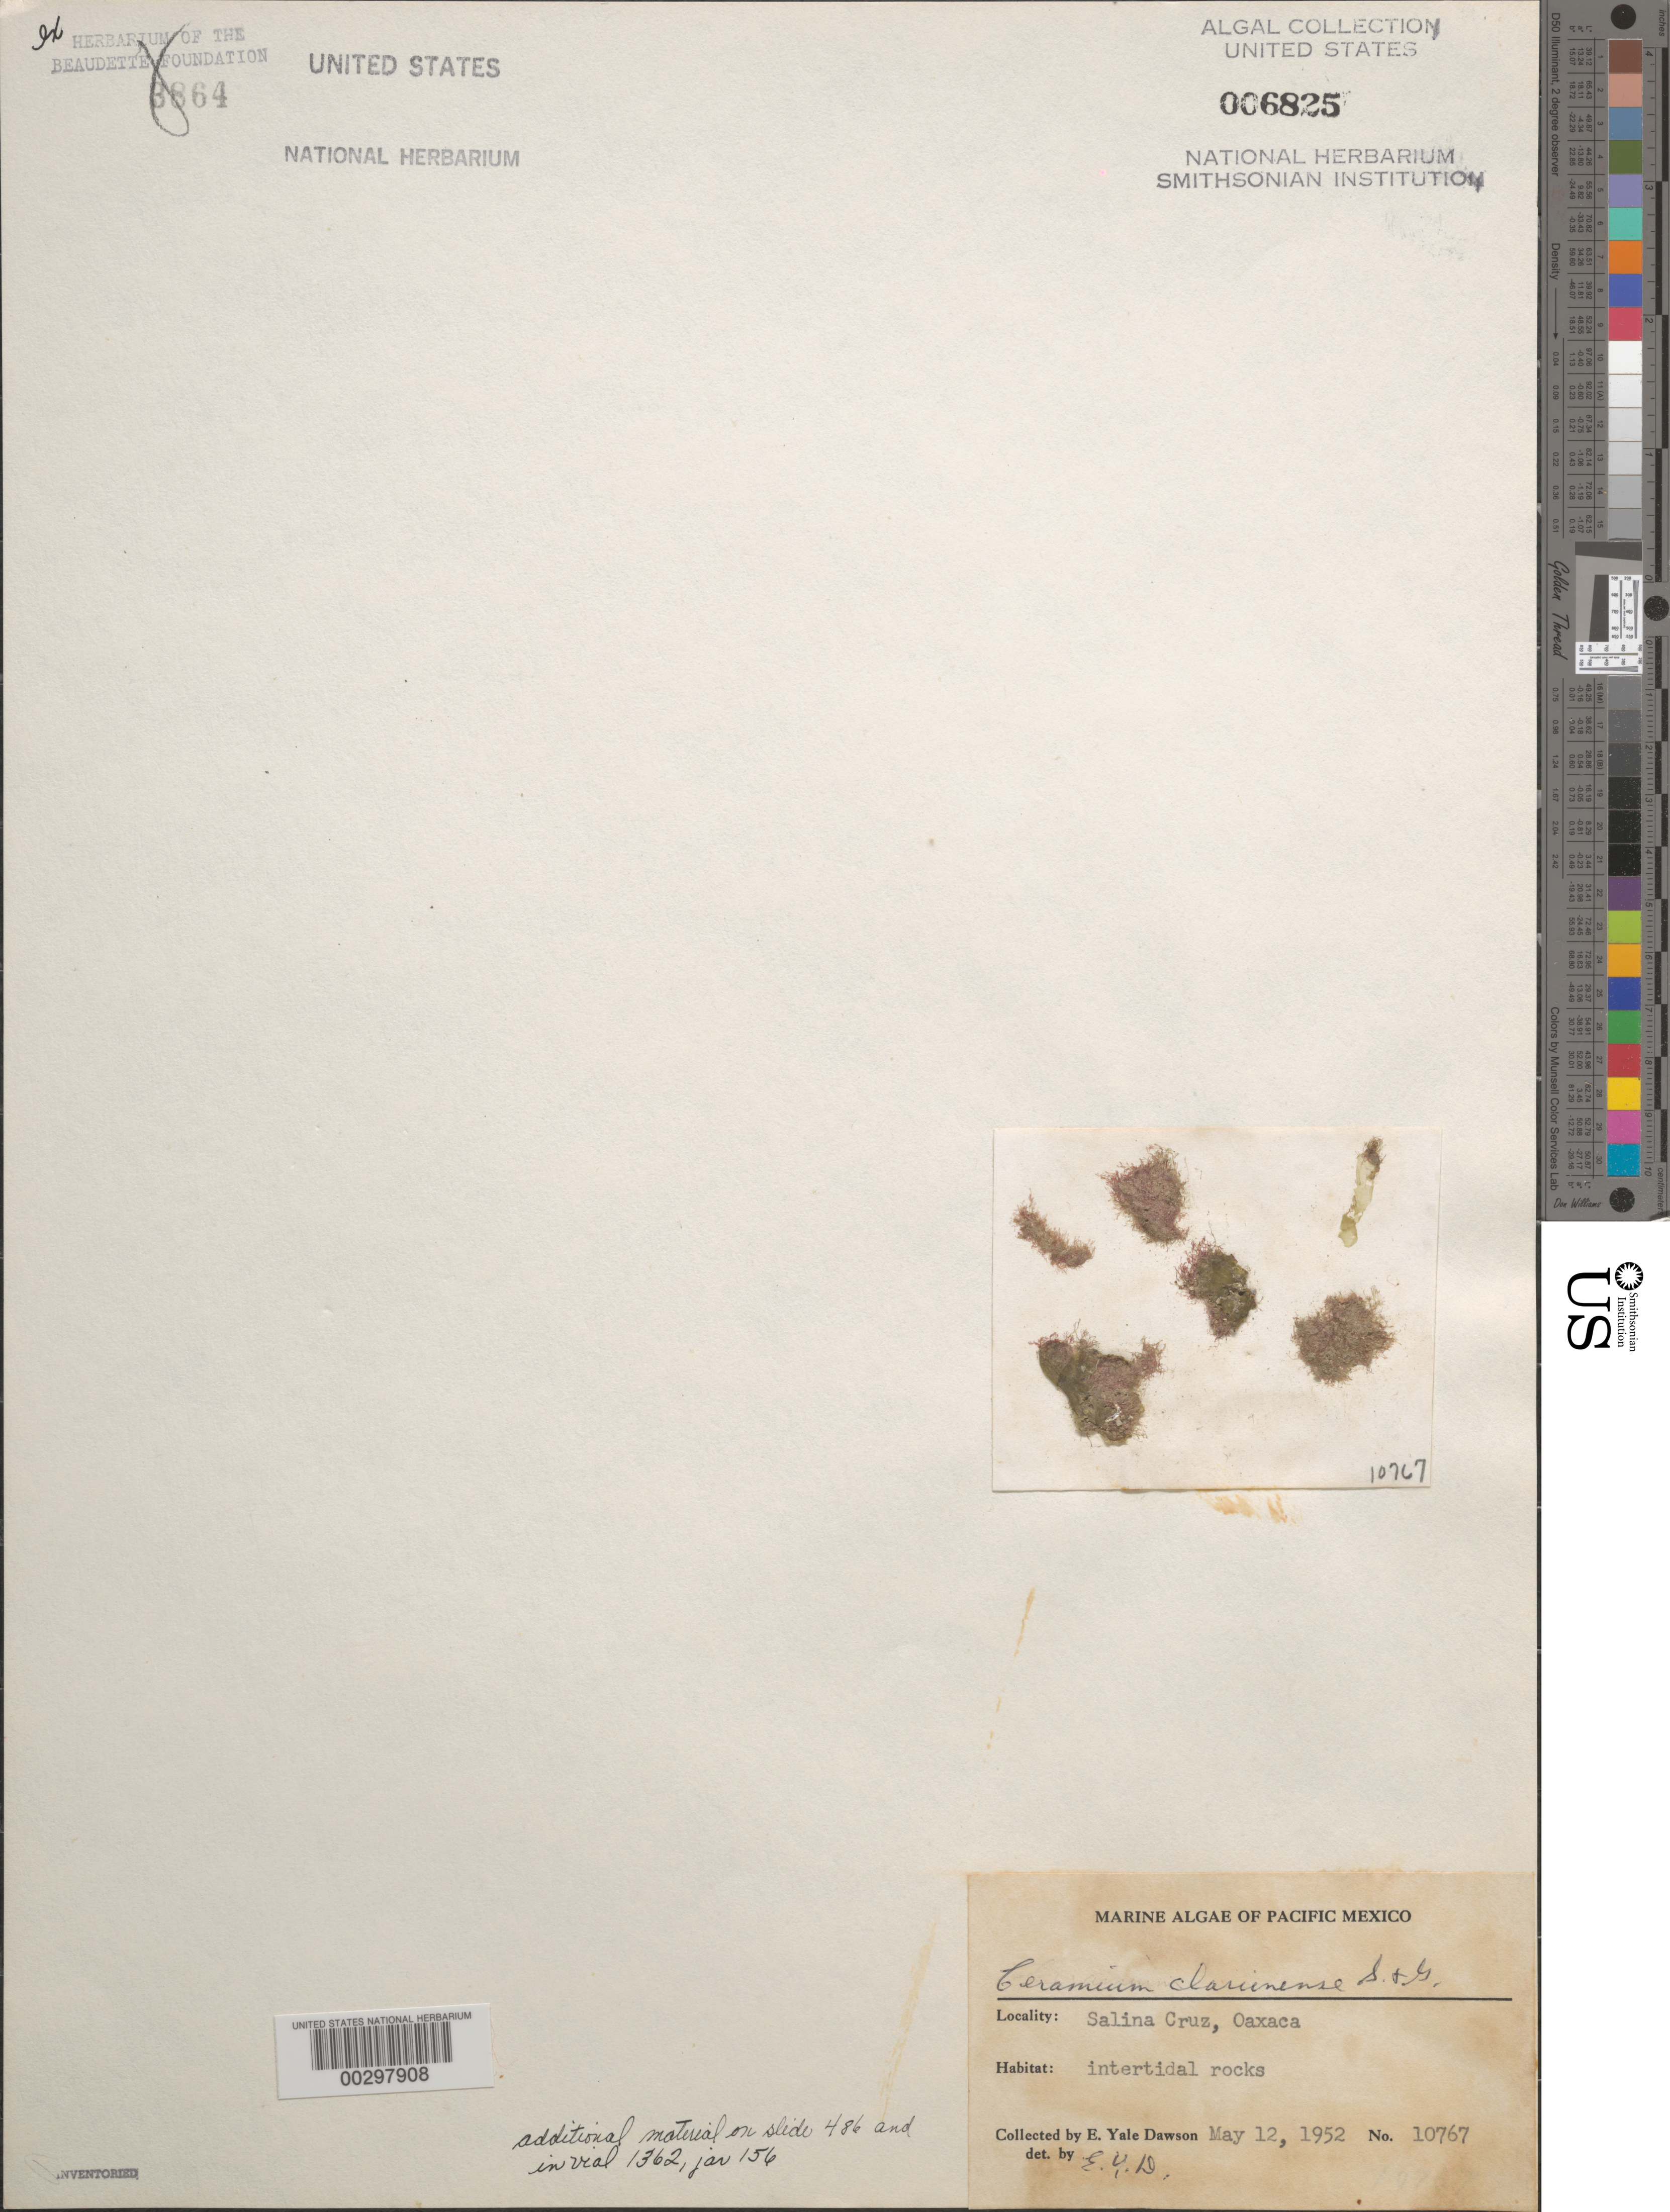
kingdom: Plantae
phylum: Rhodophyta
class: Florideophyceae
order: Ceramiales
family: Ceramiaceae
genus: Ceramium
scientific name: Ceramium clarionense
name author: Setch. & N.L. Gardner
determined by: Dawson, E. Y.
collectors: E. Y. Dawson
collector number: EYD 10767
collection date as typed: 12 May 1952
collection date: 1952-05-12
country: Mexico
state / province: Oaxaca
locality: Salina Cruz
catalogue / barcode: US 6825